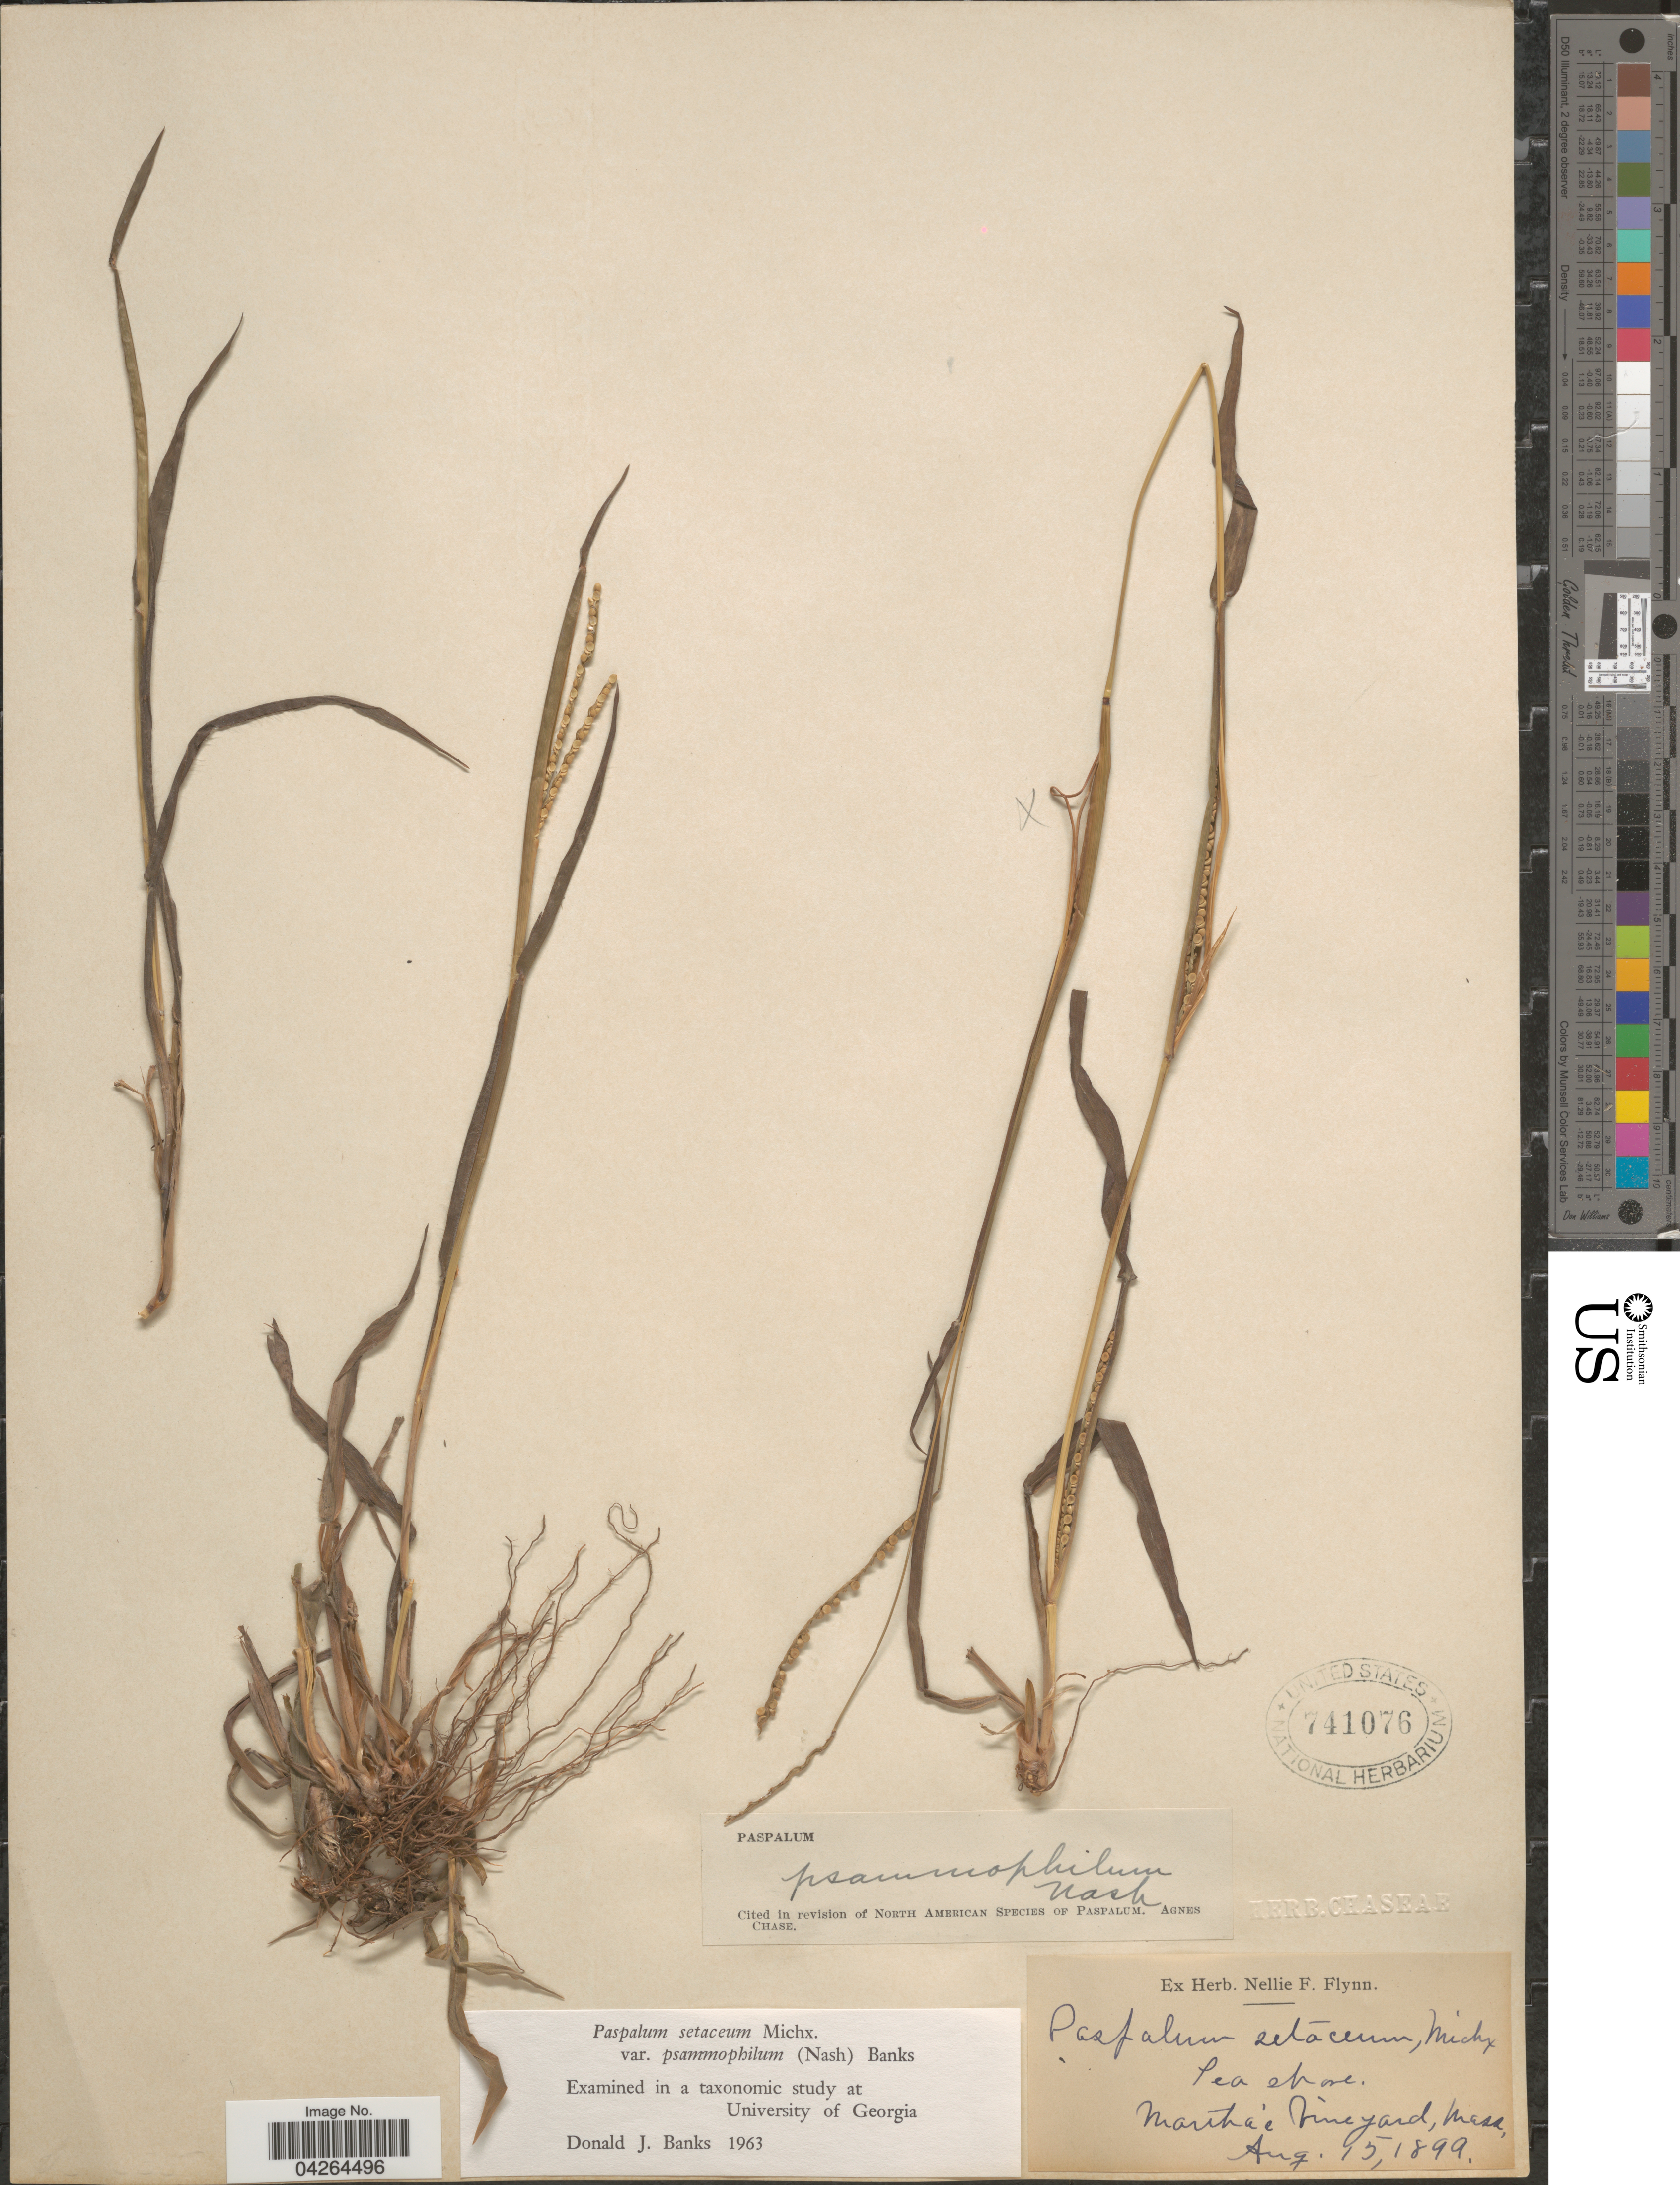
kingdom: Plantae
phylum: Tracheophyta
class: Liliopsida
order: Poales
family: Poaceae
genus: Paspalum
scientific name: Paspalum setaceum var. psammophilum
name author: (Nash ex Hitchc.) D.J. Banks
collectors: Ex Herb. Nellie F. Flynn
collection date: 1899-08-15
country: United States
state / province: Massachusetts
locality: Sea shore. Martha's Vineyard.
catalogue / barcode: US 741076